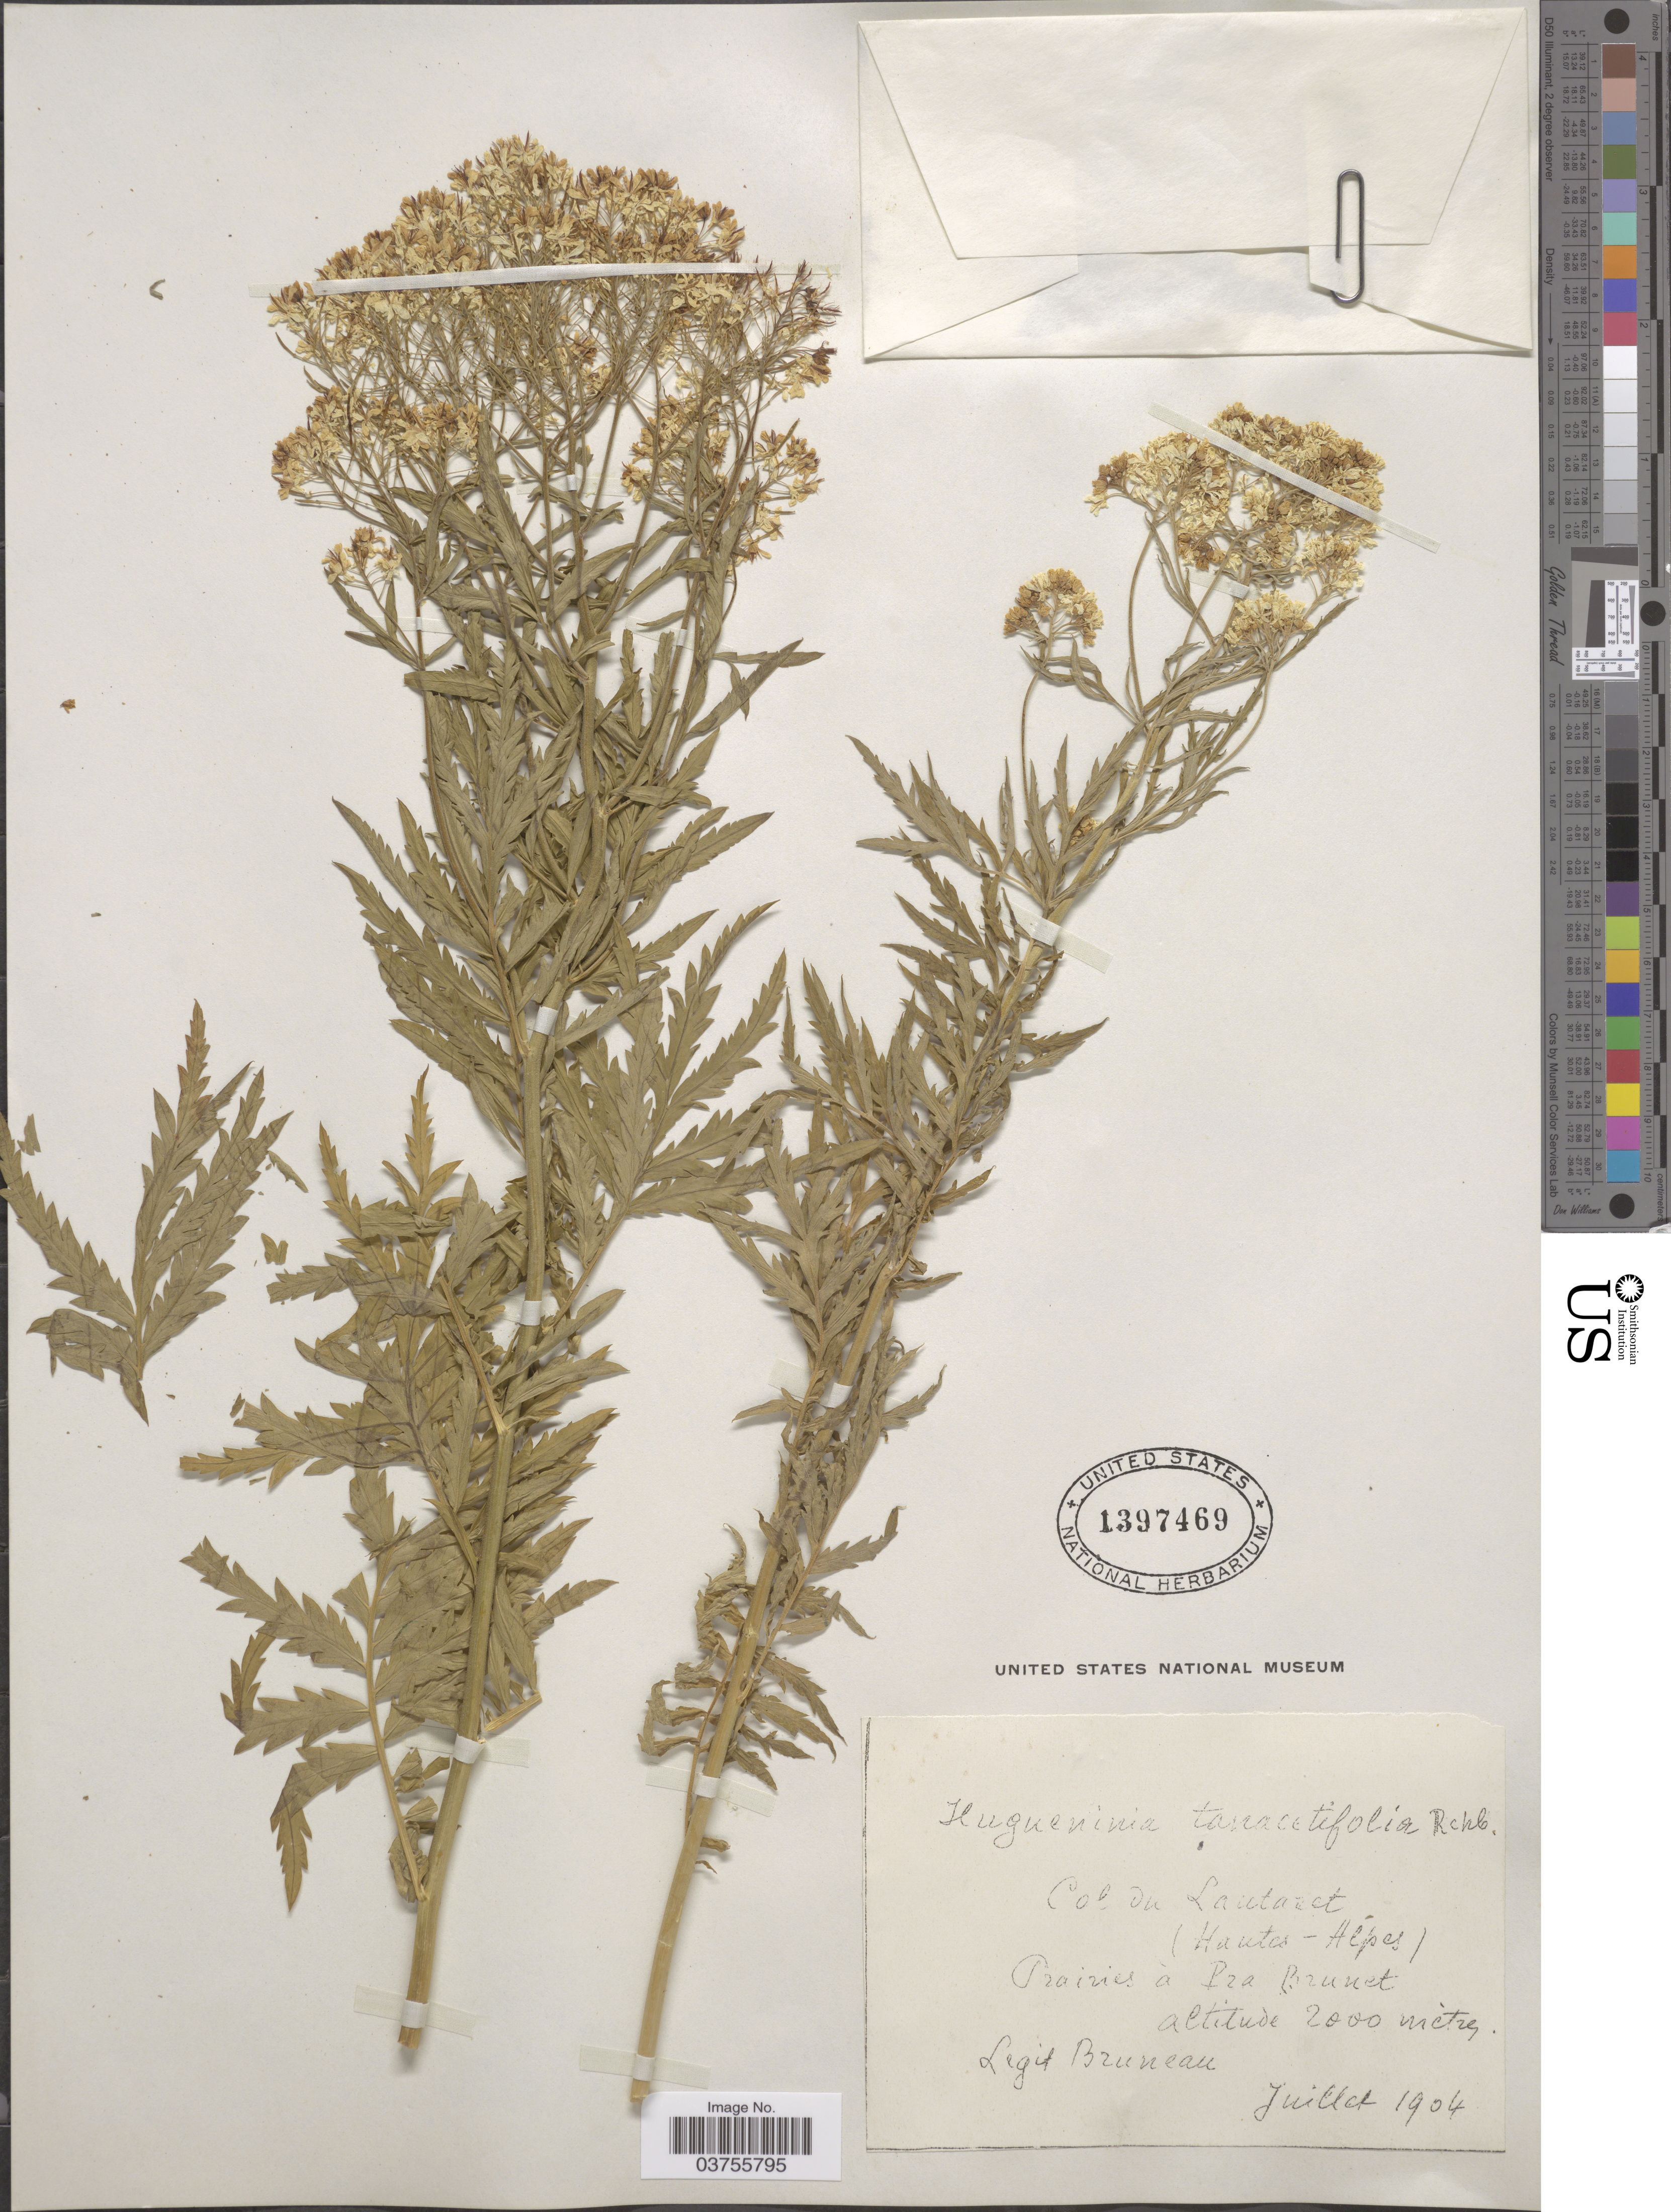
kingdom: Plantae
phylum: Tracheophyta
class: Magnoliopsida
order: Brassicales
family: Brassicaceae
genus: Sophia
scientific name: Sophia tanacetifolium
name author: L.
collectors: -. Bruneau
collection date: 1904-07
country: France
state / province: Provence-Alpes-Côte d'Azur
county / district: Hautes-Alpes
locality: Col du Lautaret (Hautes-Alpes) Prairies à Pra [interpreted] Brunet.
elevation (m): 2000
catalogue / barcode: US 1397469